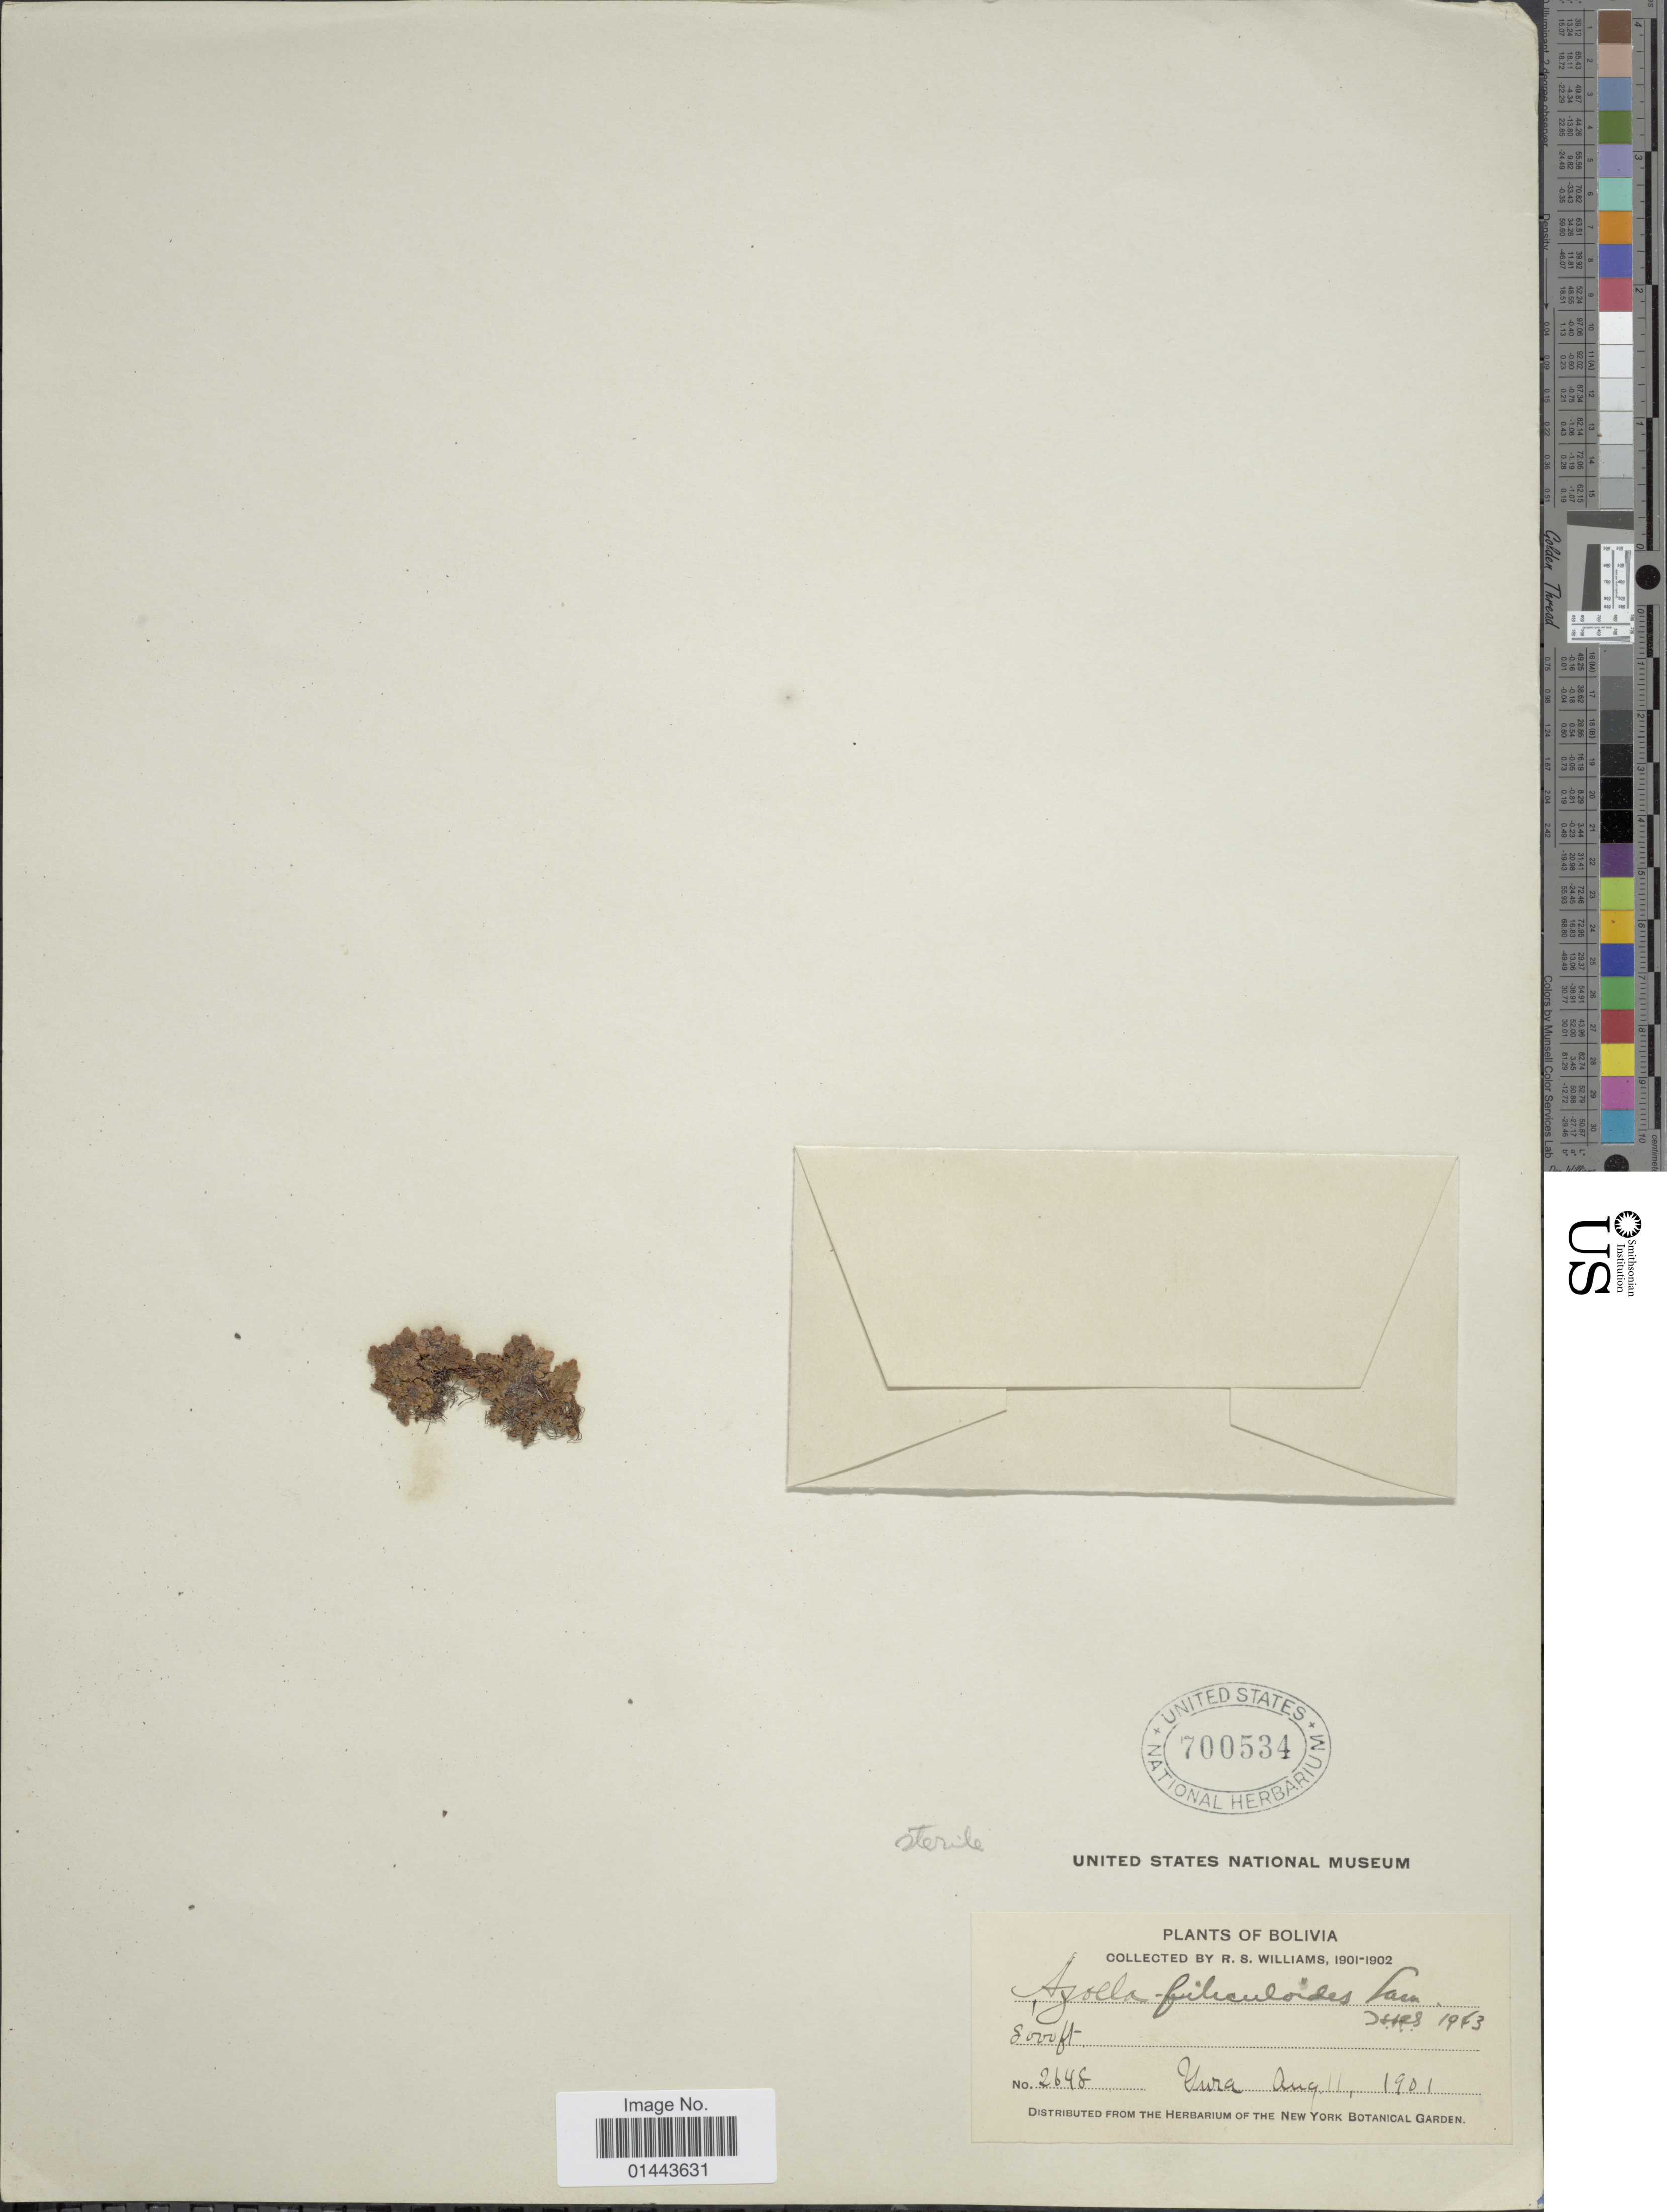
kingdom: Plantae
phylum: Tracheophyta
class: Polypodiopsida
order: Salviniales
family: Salviniaceae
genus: Azolla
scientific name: Azolla mexicana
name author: C. Presl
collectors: R. S. Williams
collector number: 2648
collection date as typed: Aug. 11, 1901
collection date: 1901-08-11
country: Peru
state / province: Arequipa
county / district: Arequipa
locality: Yura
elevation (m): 2438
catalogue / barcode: US 700534